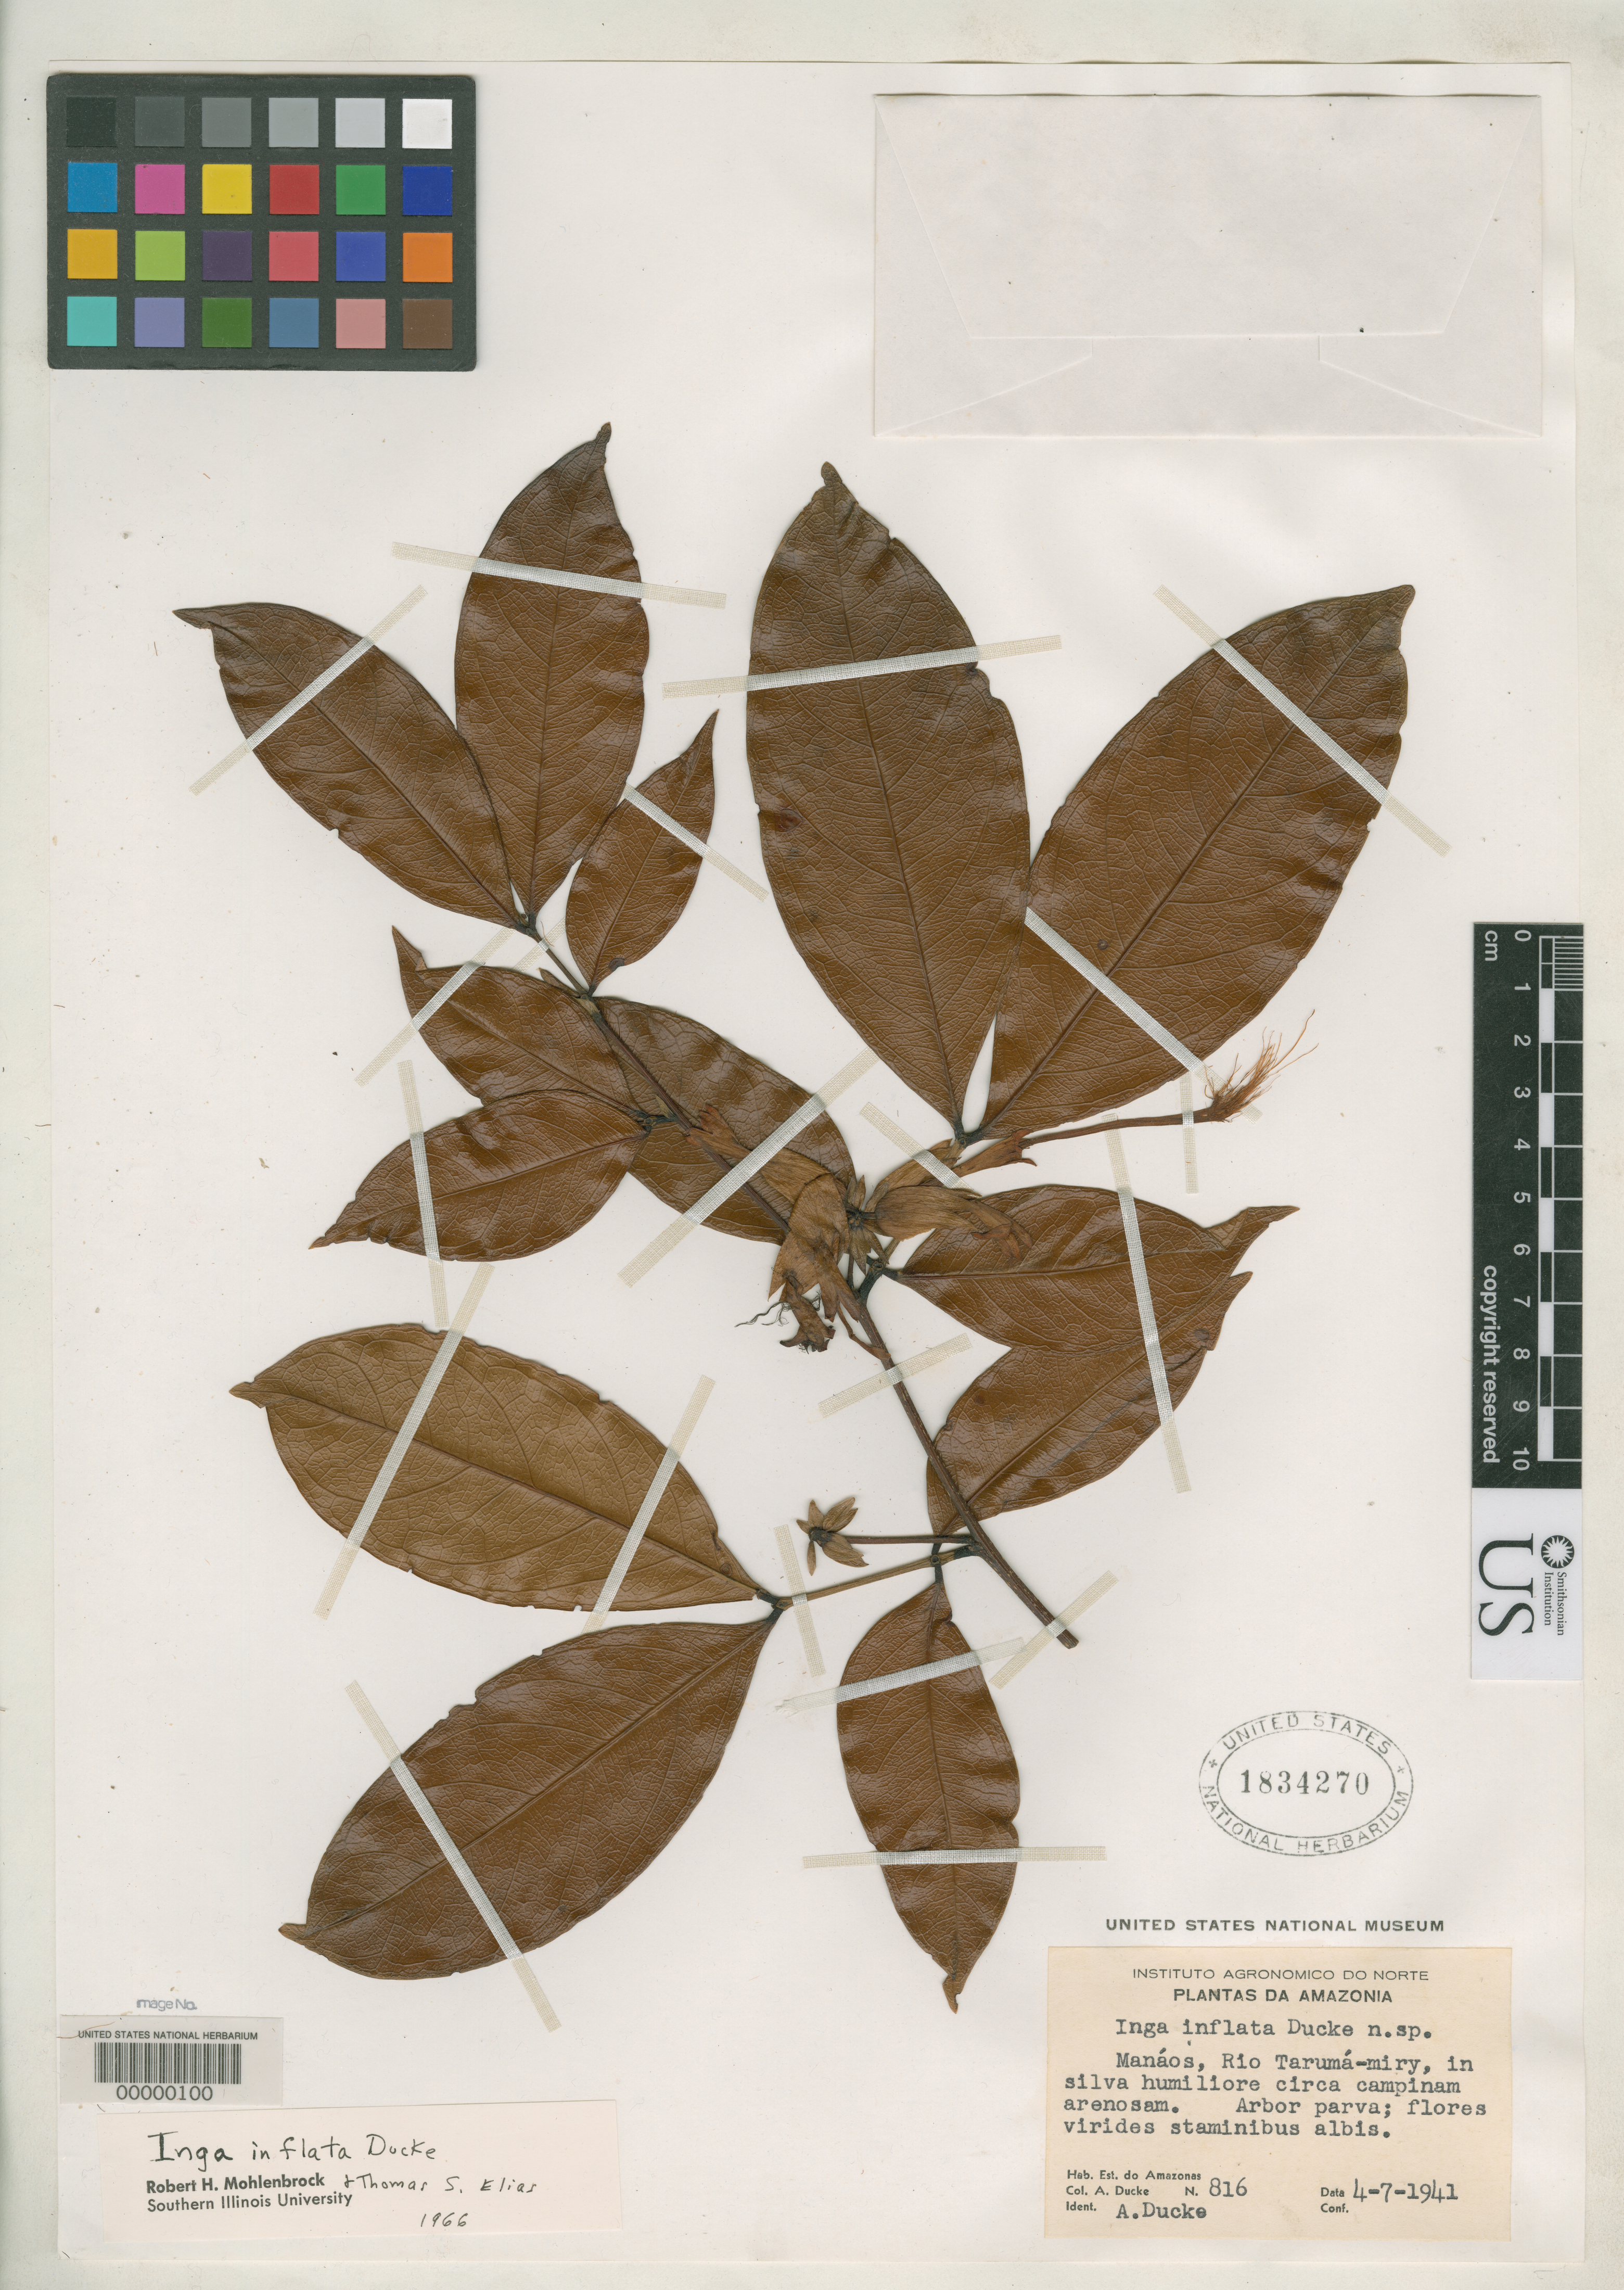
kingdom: Plantae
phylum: Tracheophyta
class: Magnoliopsida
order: Fabales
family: Fabaceae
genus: Inga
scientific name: Inga inflata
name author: Ducke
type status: Isotype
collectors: A. Ducke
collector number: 816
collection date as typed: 04 Jul 1941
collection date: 1941-07-04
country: Brazil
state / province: Amazonas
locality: Manaoa, Rio Taruma-Miry.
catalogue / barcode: US 1834270